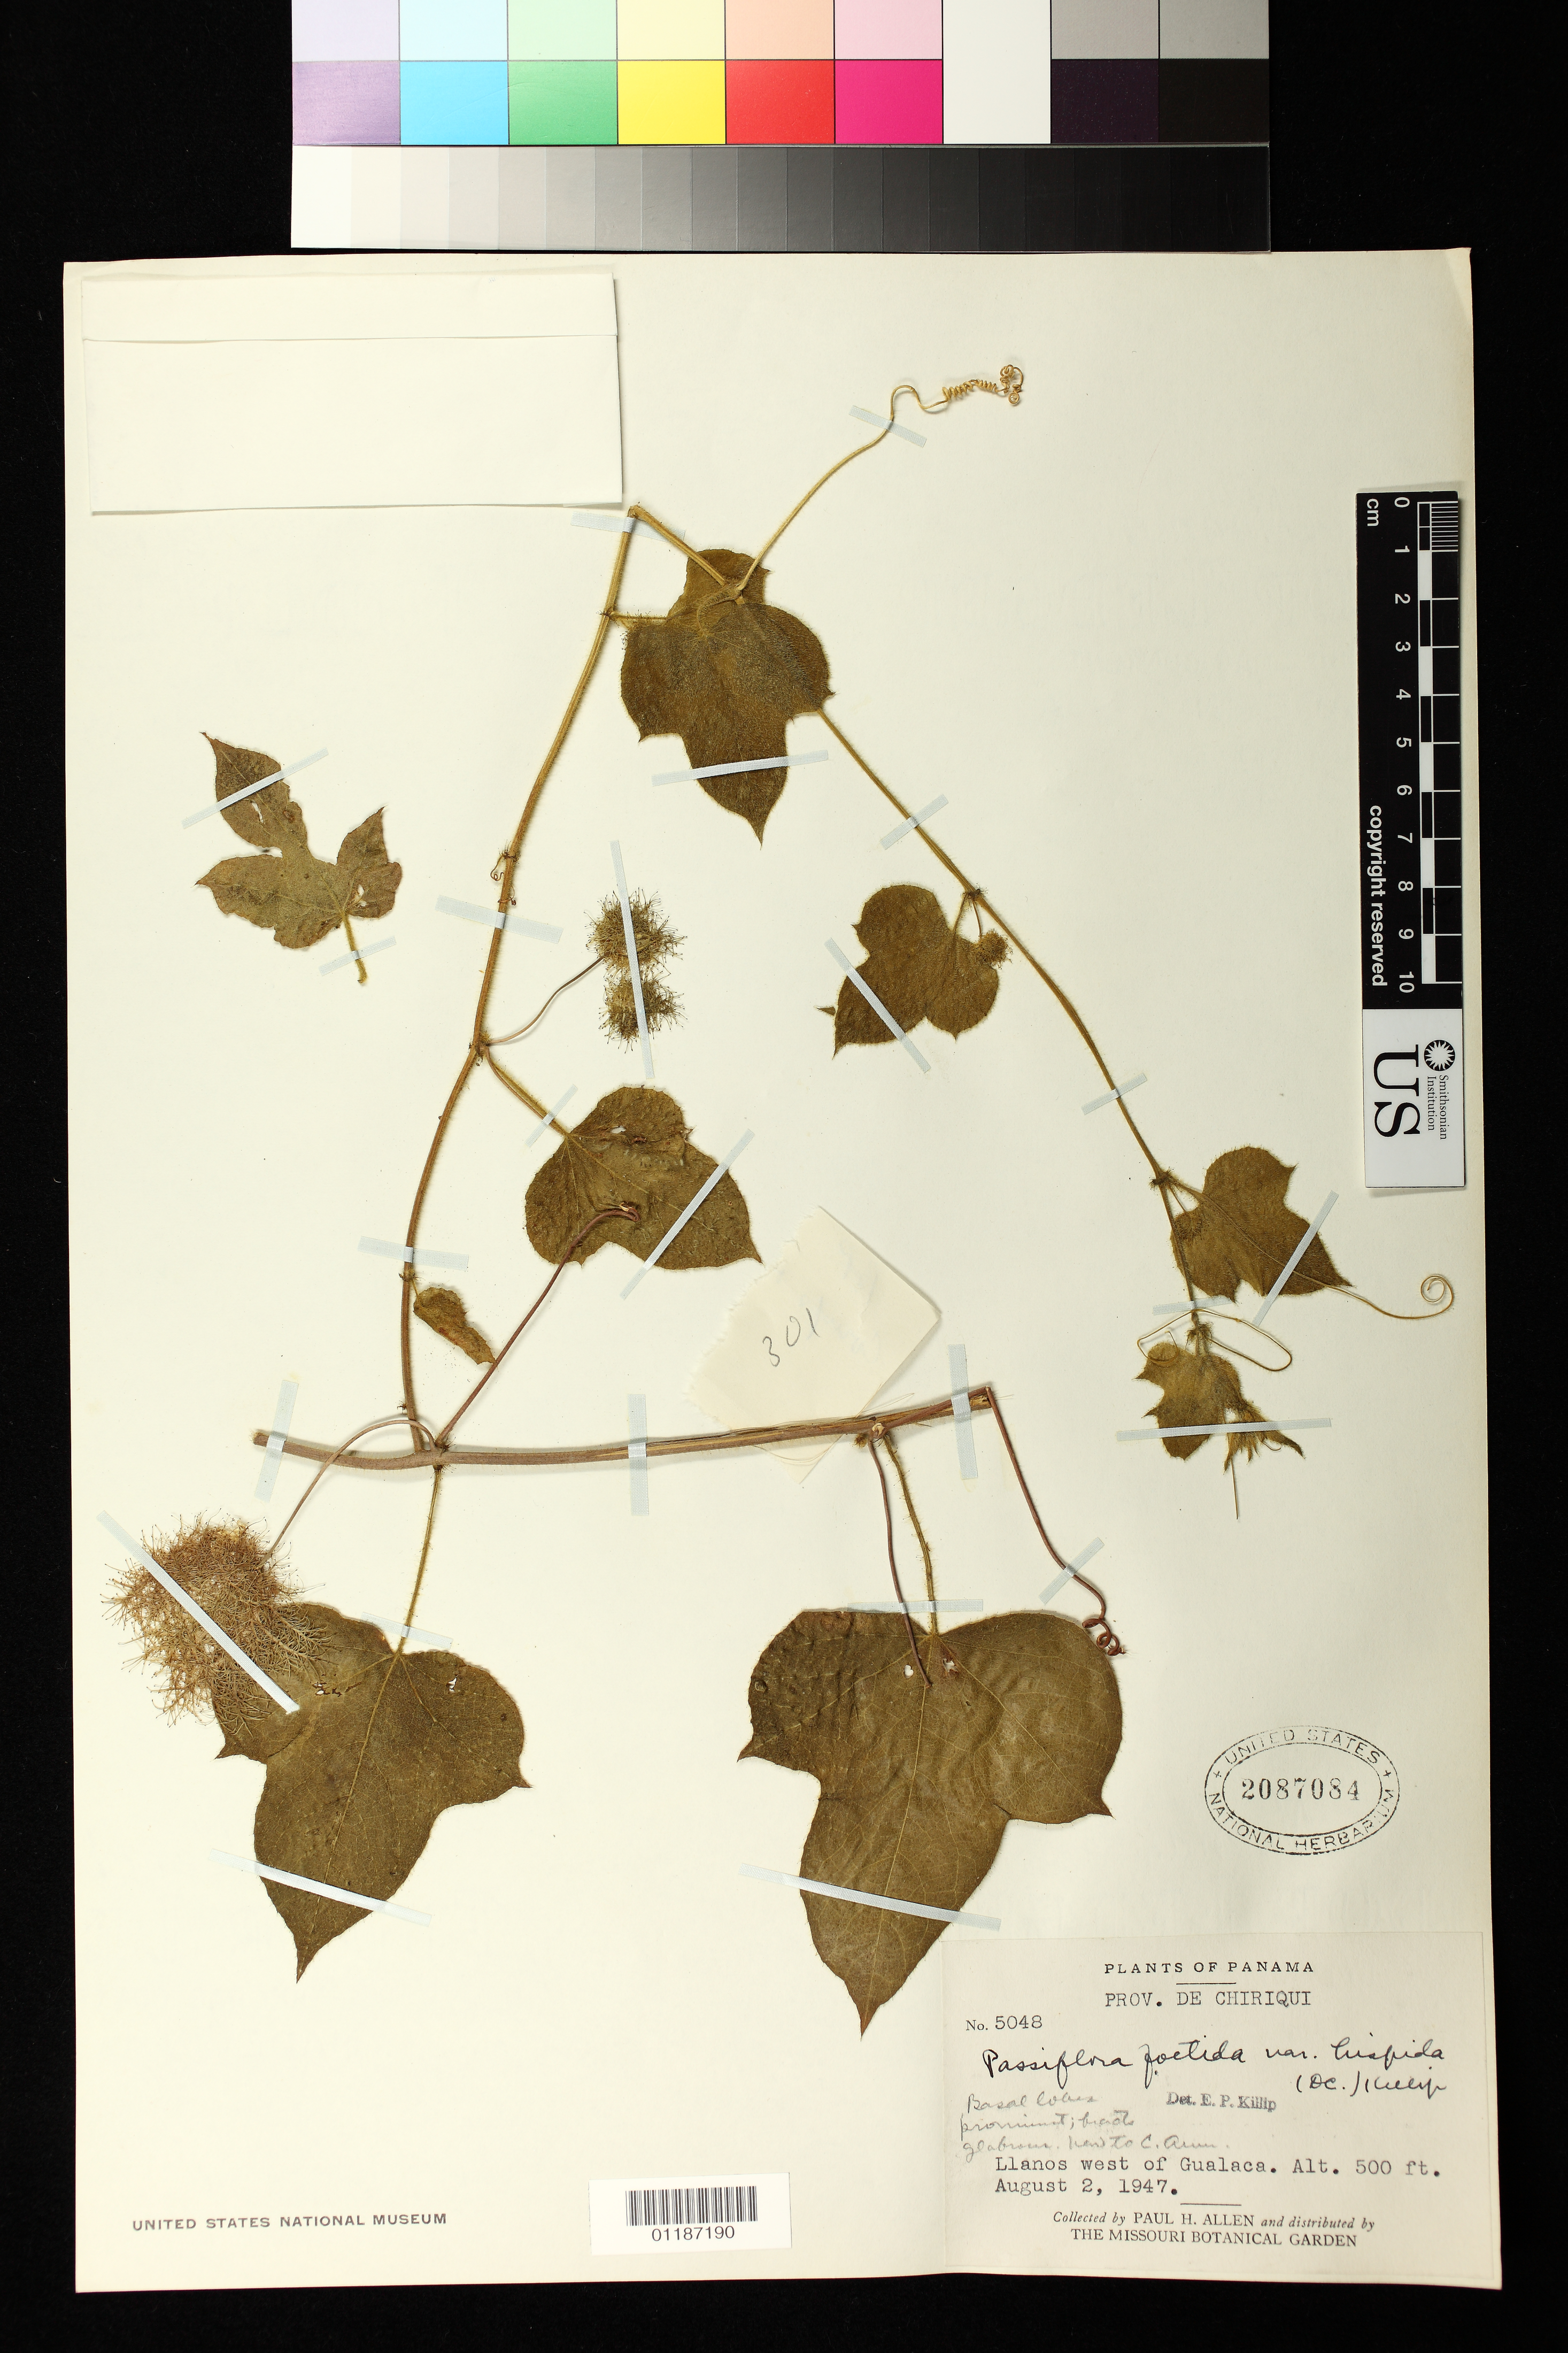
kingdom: Plantae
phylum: Tracheophyta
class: Magnoliopsida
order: Malpighiales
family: Passifloraceae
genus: Passiflora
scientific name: Passiflora foetida var. isthmia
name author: Killip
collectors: P. H. Allen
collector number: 5048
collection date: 1947-08-02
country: Panama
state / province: Chiriquí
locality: Llanos west of Gualaca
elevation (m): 152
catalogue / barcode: US 2087084